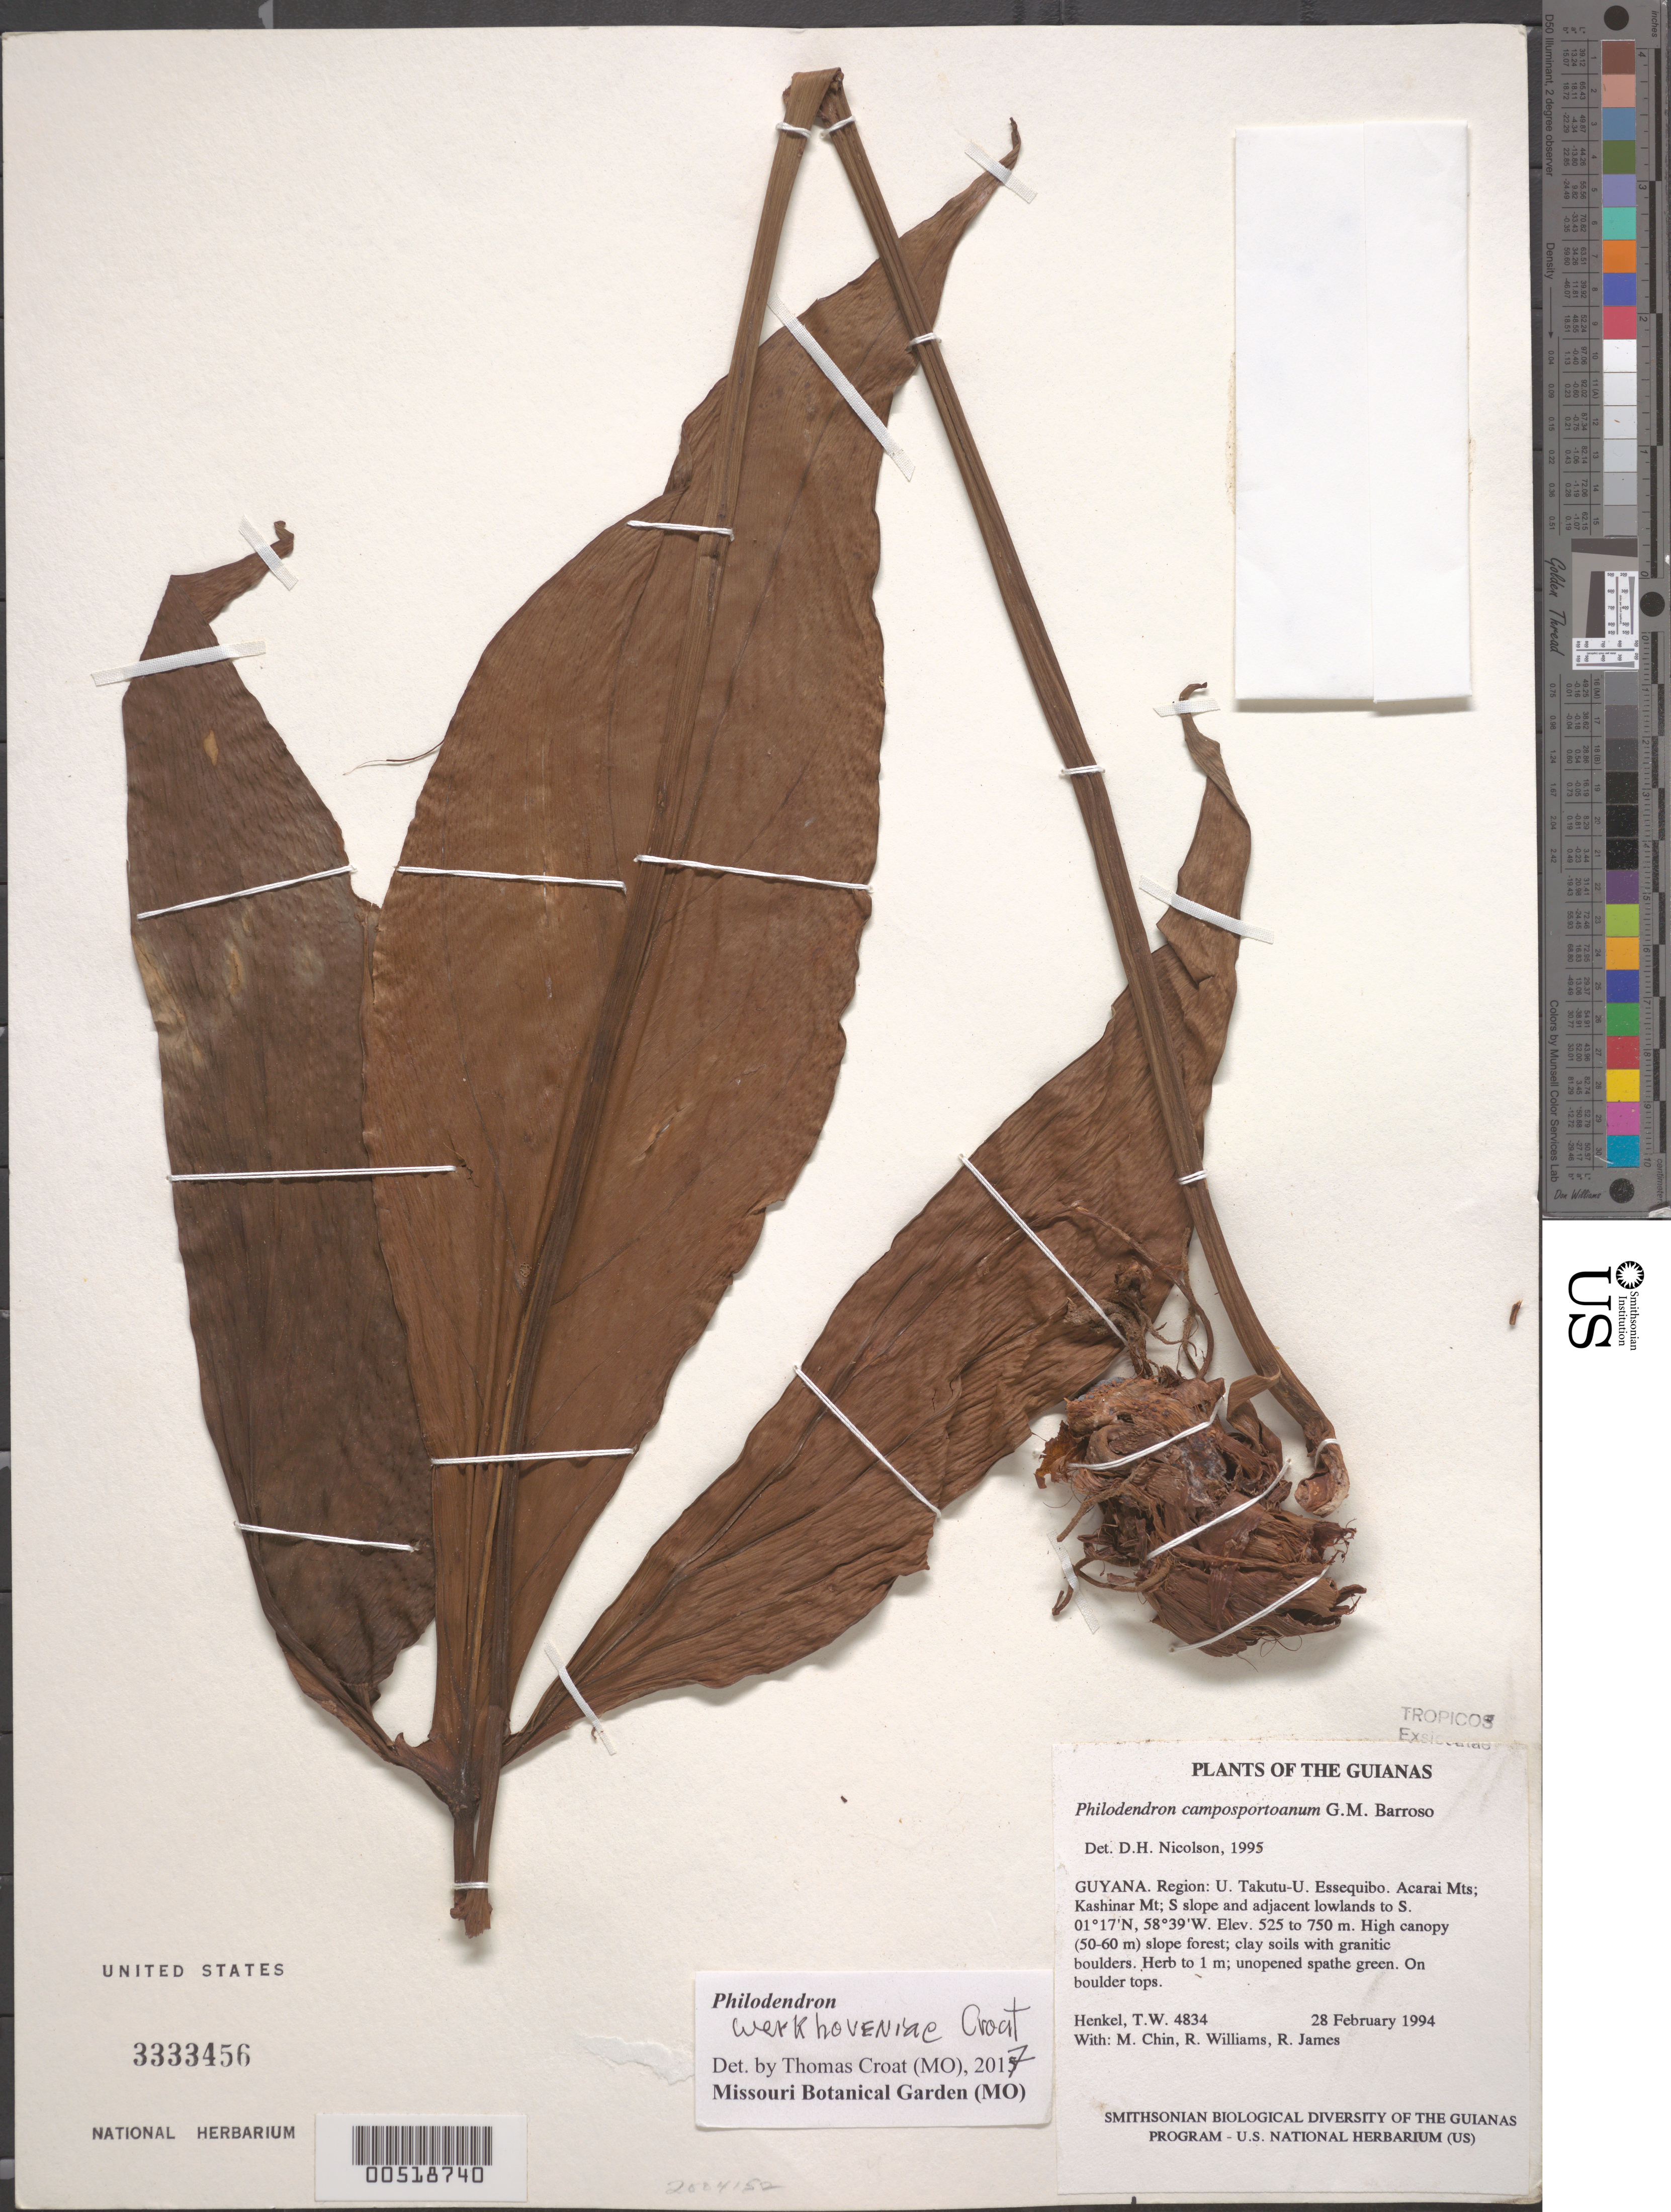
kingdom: Plantae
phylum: Tracheophyta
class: Liliopsida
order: Alismatales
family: Araceae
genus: Philodendron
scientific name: Philodendron werkhoveniae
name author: Croat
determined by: Croat, Thomas B., Missouri Botanical Garden (MO)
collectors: T. Henkel, M. Chin, R. Williams & R. James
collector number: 4834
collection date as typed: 28 February 1994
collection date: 1994-02-28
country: Guyana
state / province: U. Takutu-U. Essequibo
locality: Acarai Mts; Kashinar Mt; S slope and adjacent lowlands to S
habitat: High canopy (50-60 m) slope forest; clay soils with granitic boulders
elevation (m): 525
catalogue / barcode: US 3333456